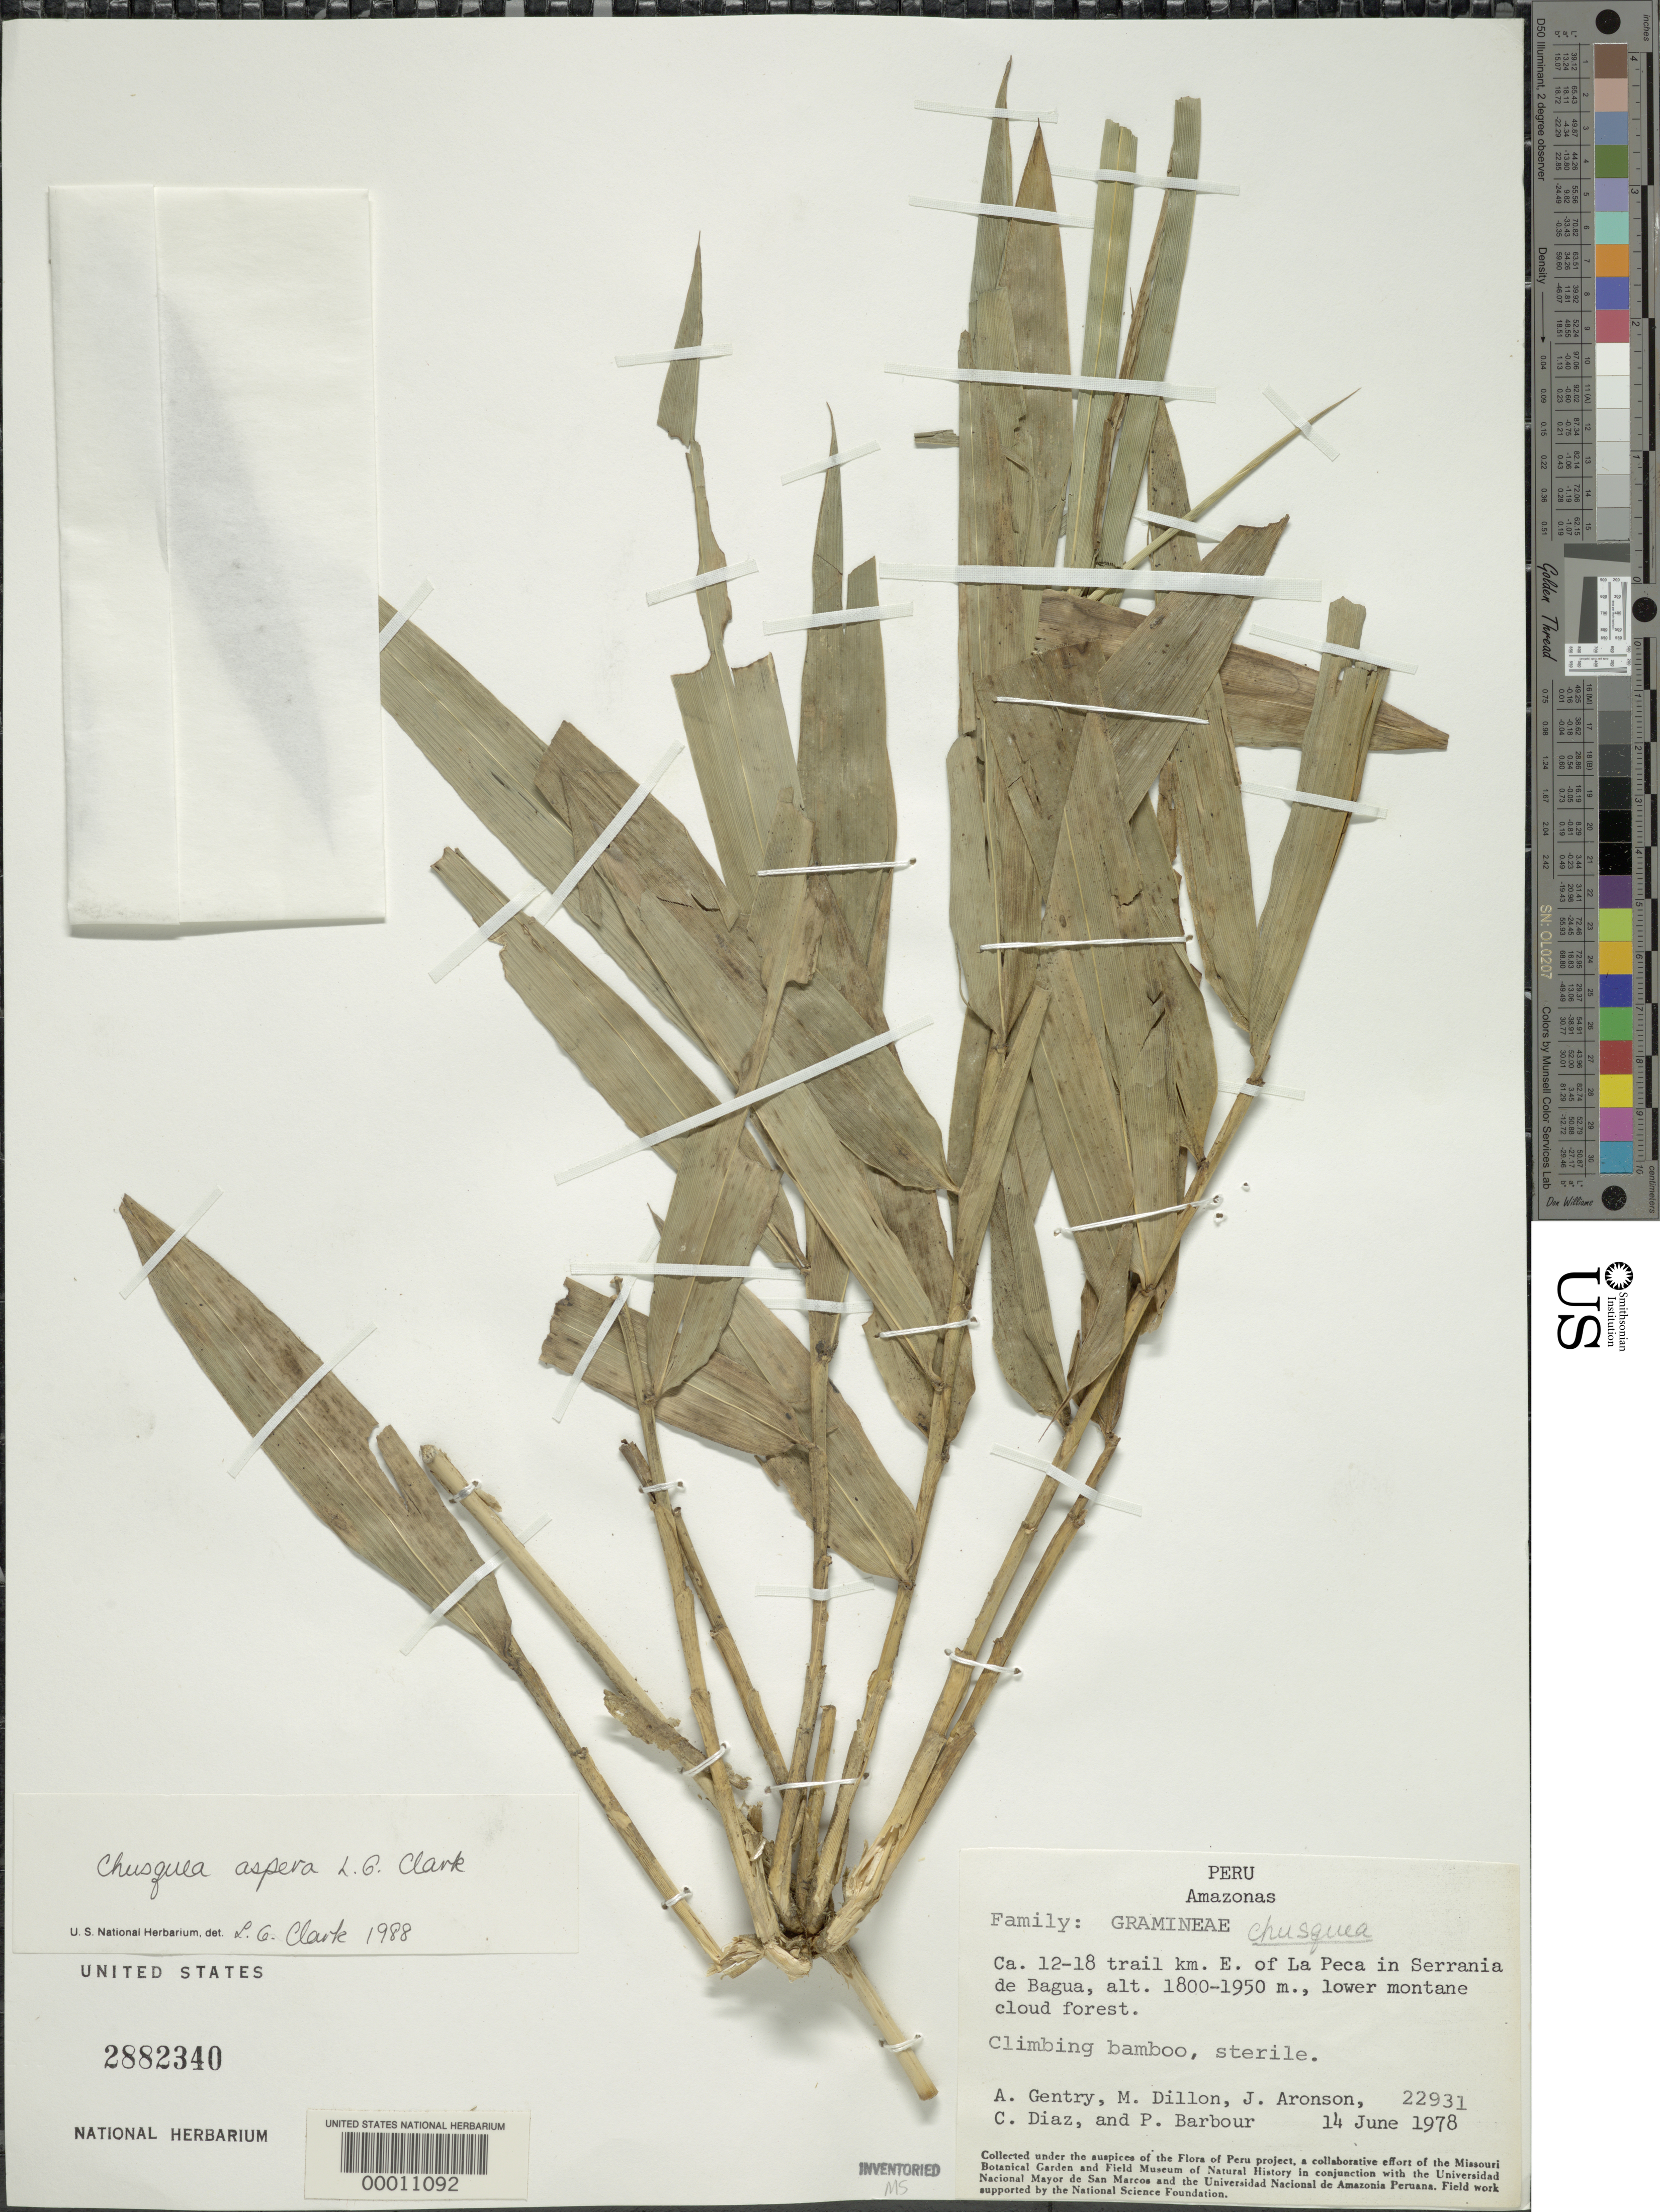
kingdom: Plantae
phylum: Tracheophyta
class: Liliopsida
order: Poales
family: Poaceae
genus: Chusquea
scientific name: Chusquea aspera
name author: L.G. Clark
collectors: A. H. Gentry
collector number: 22931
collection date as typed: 14 Jun 1978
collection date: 1978-06-14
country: Peru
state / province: Amazonas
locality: La Peca, Serranía de Bagua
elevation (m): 1800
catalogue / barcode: US 2882340